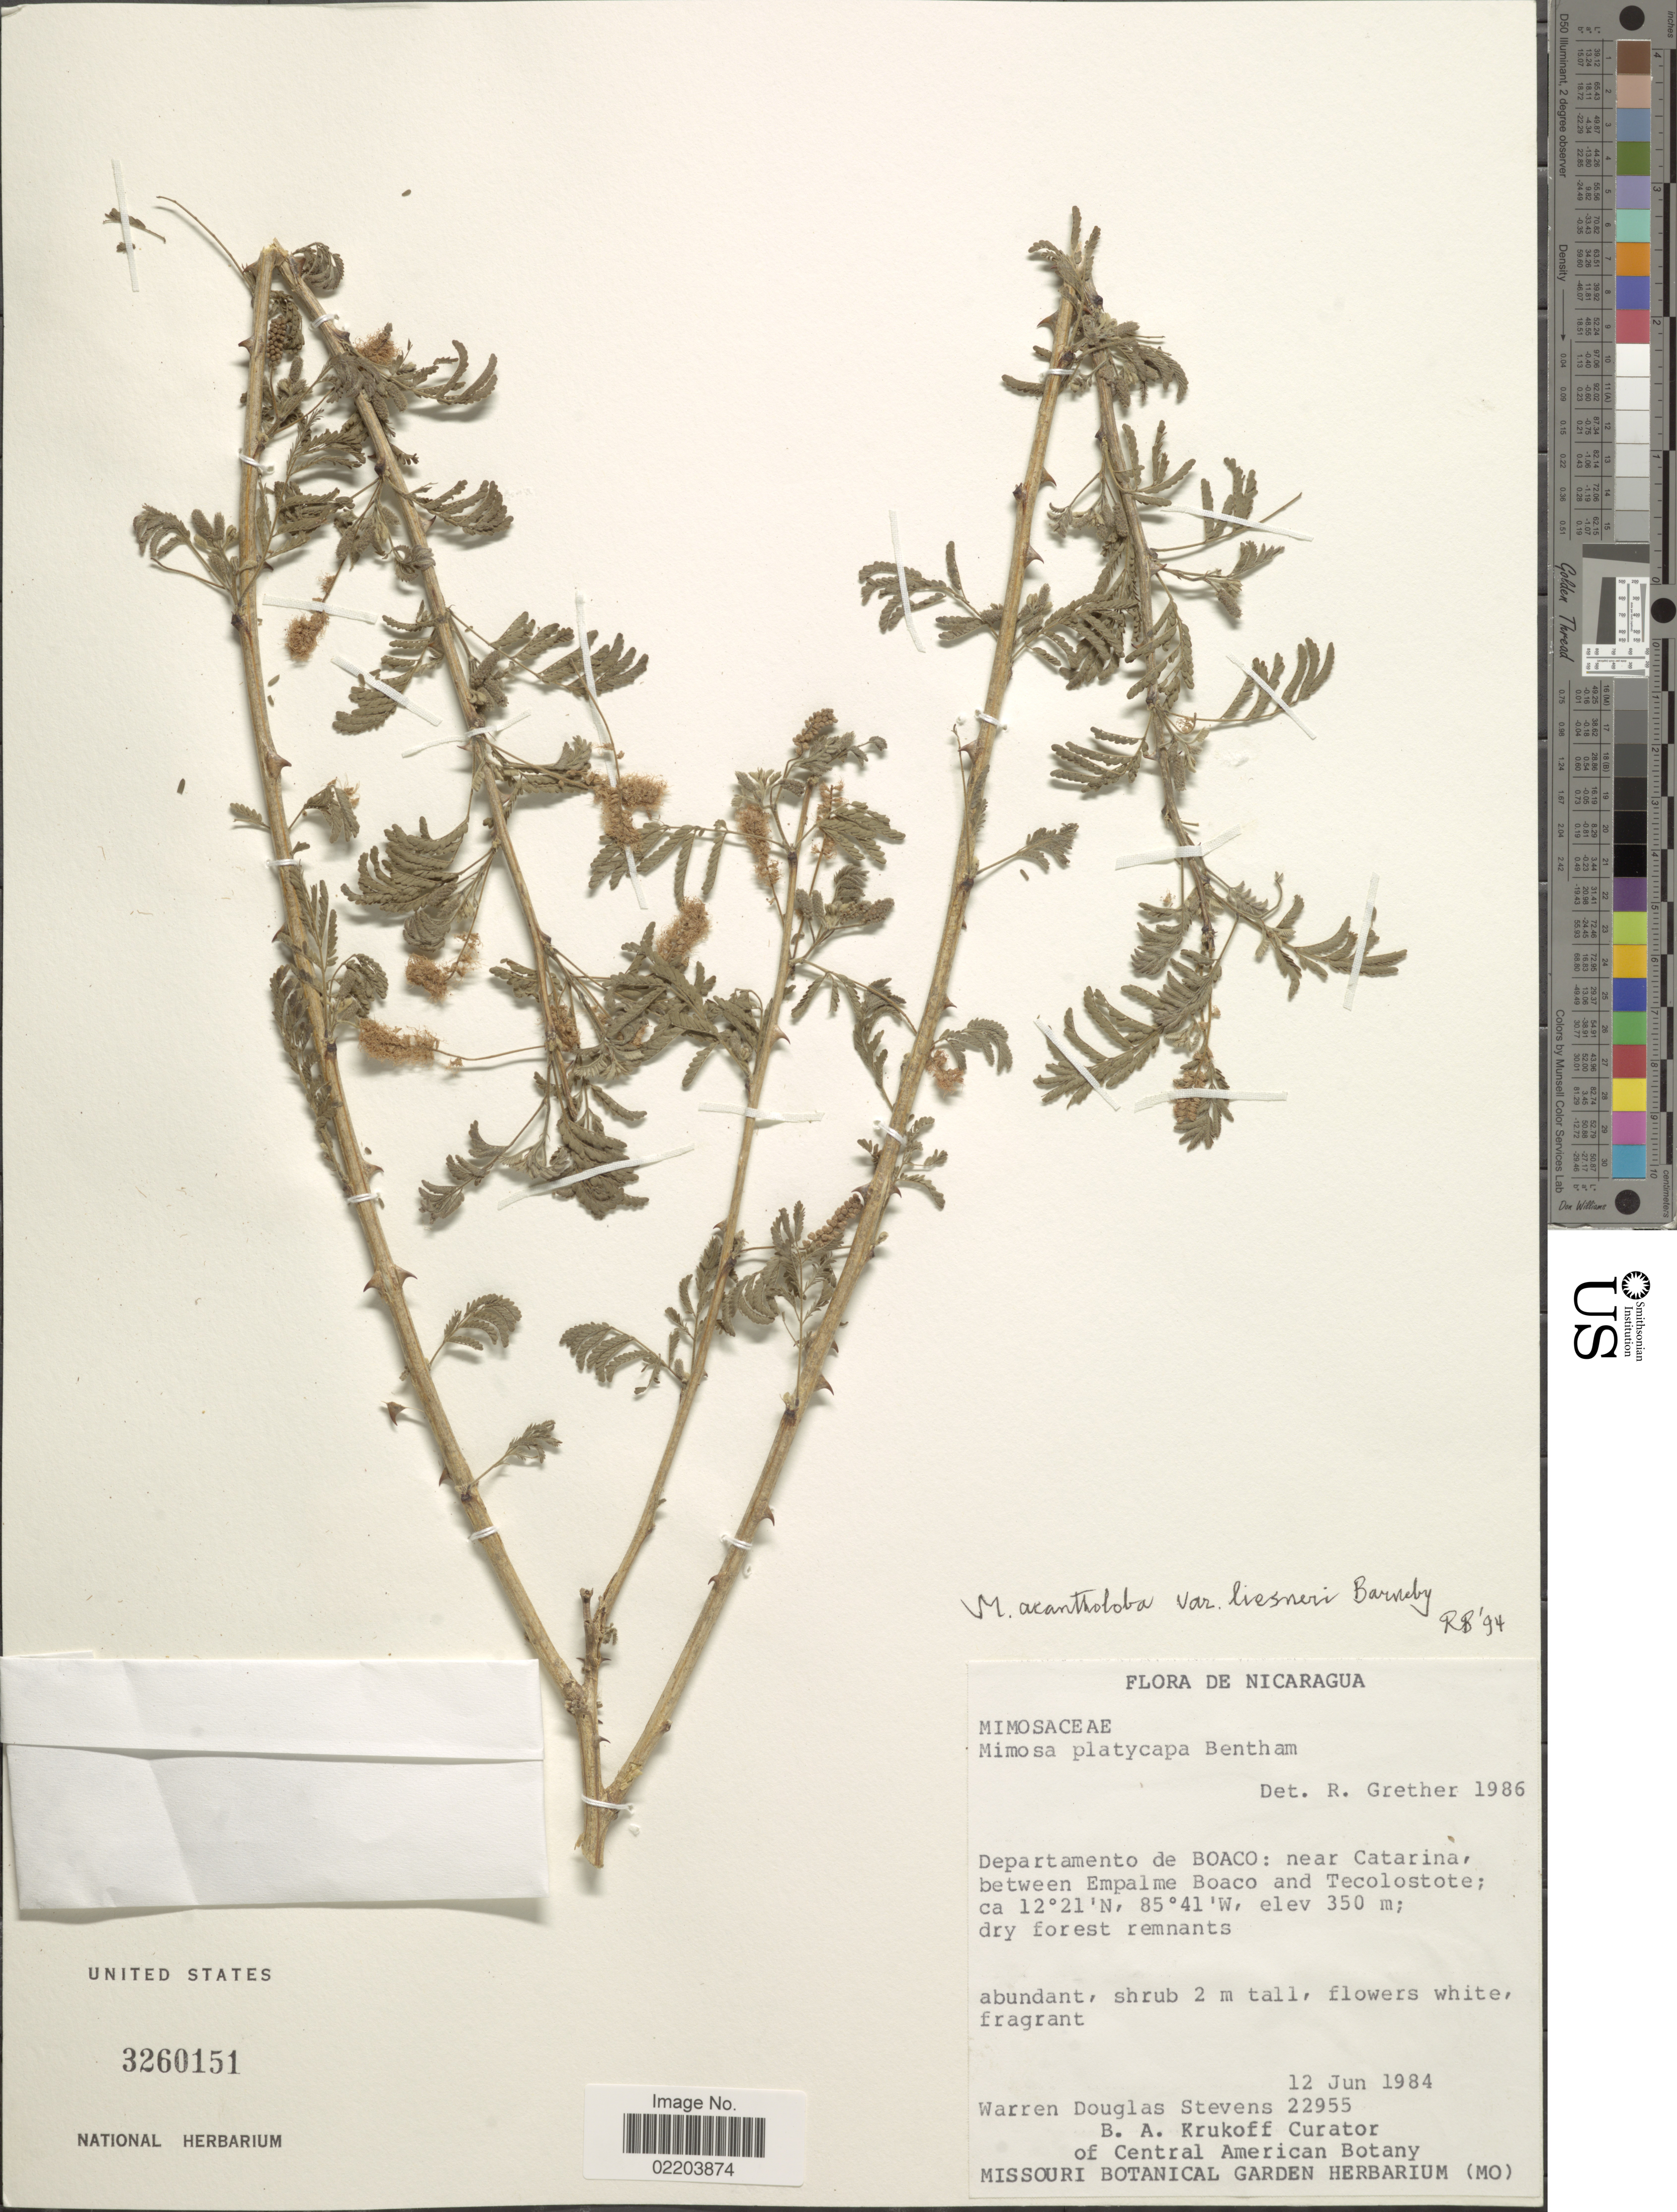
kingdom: Plantae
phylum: Tracheophyta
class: Magnoliopsida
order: Fabales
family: Fabaceae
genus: Mimosa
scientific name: Mimosa acantholoba var. liesneri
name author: Barneby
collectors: W. D. Stevens & B. A. Krukoff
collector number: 22955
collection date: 1984-06-12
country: Nicaragua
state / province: Boaco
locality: Departamento de Boaco: near Catarina, between Empalme Boaco and Tecolostote, dry forest remnants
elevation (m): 350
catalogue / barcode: US 3260151